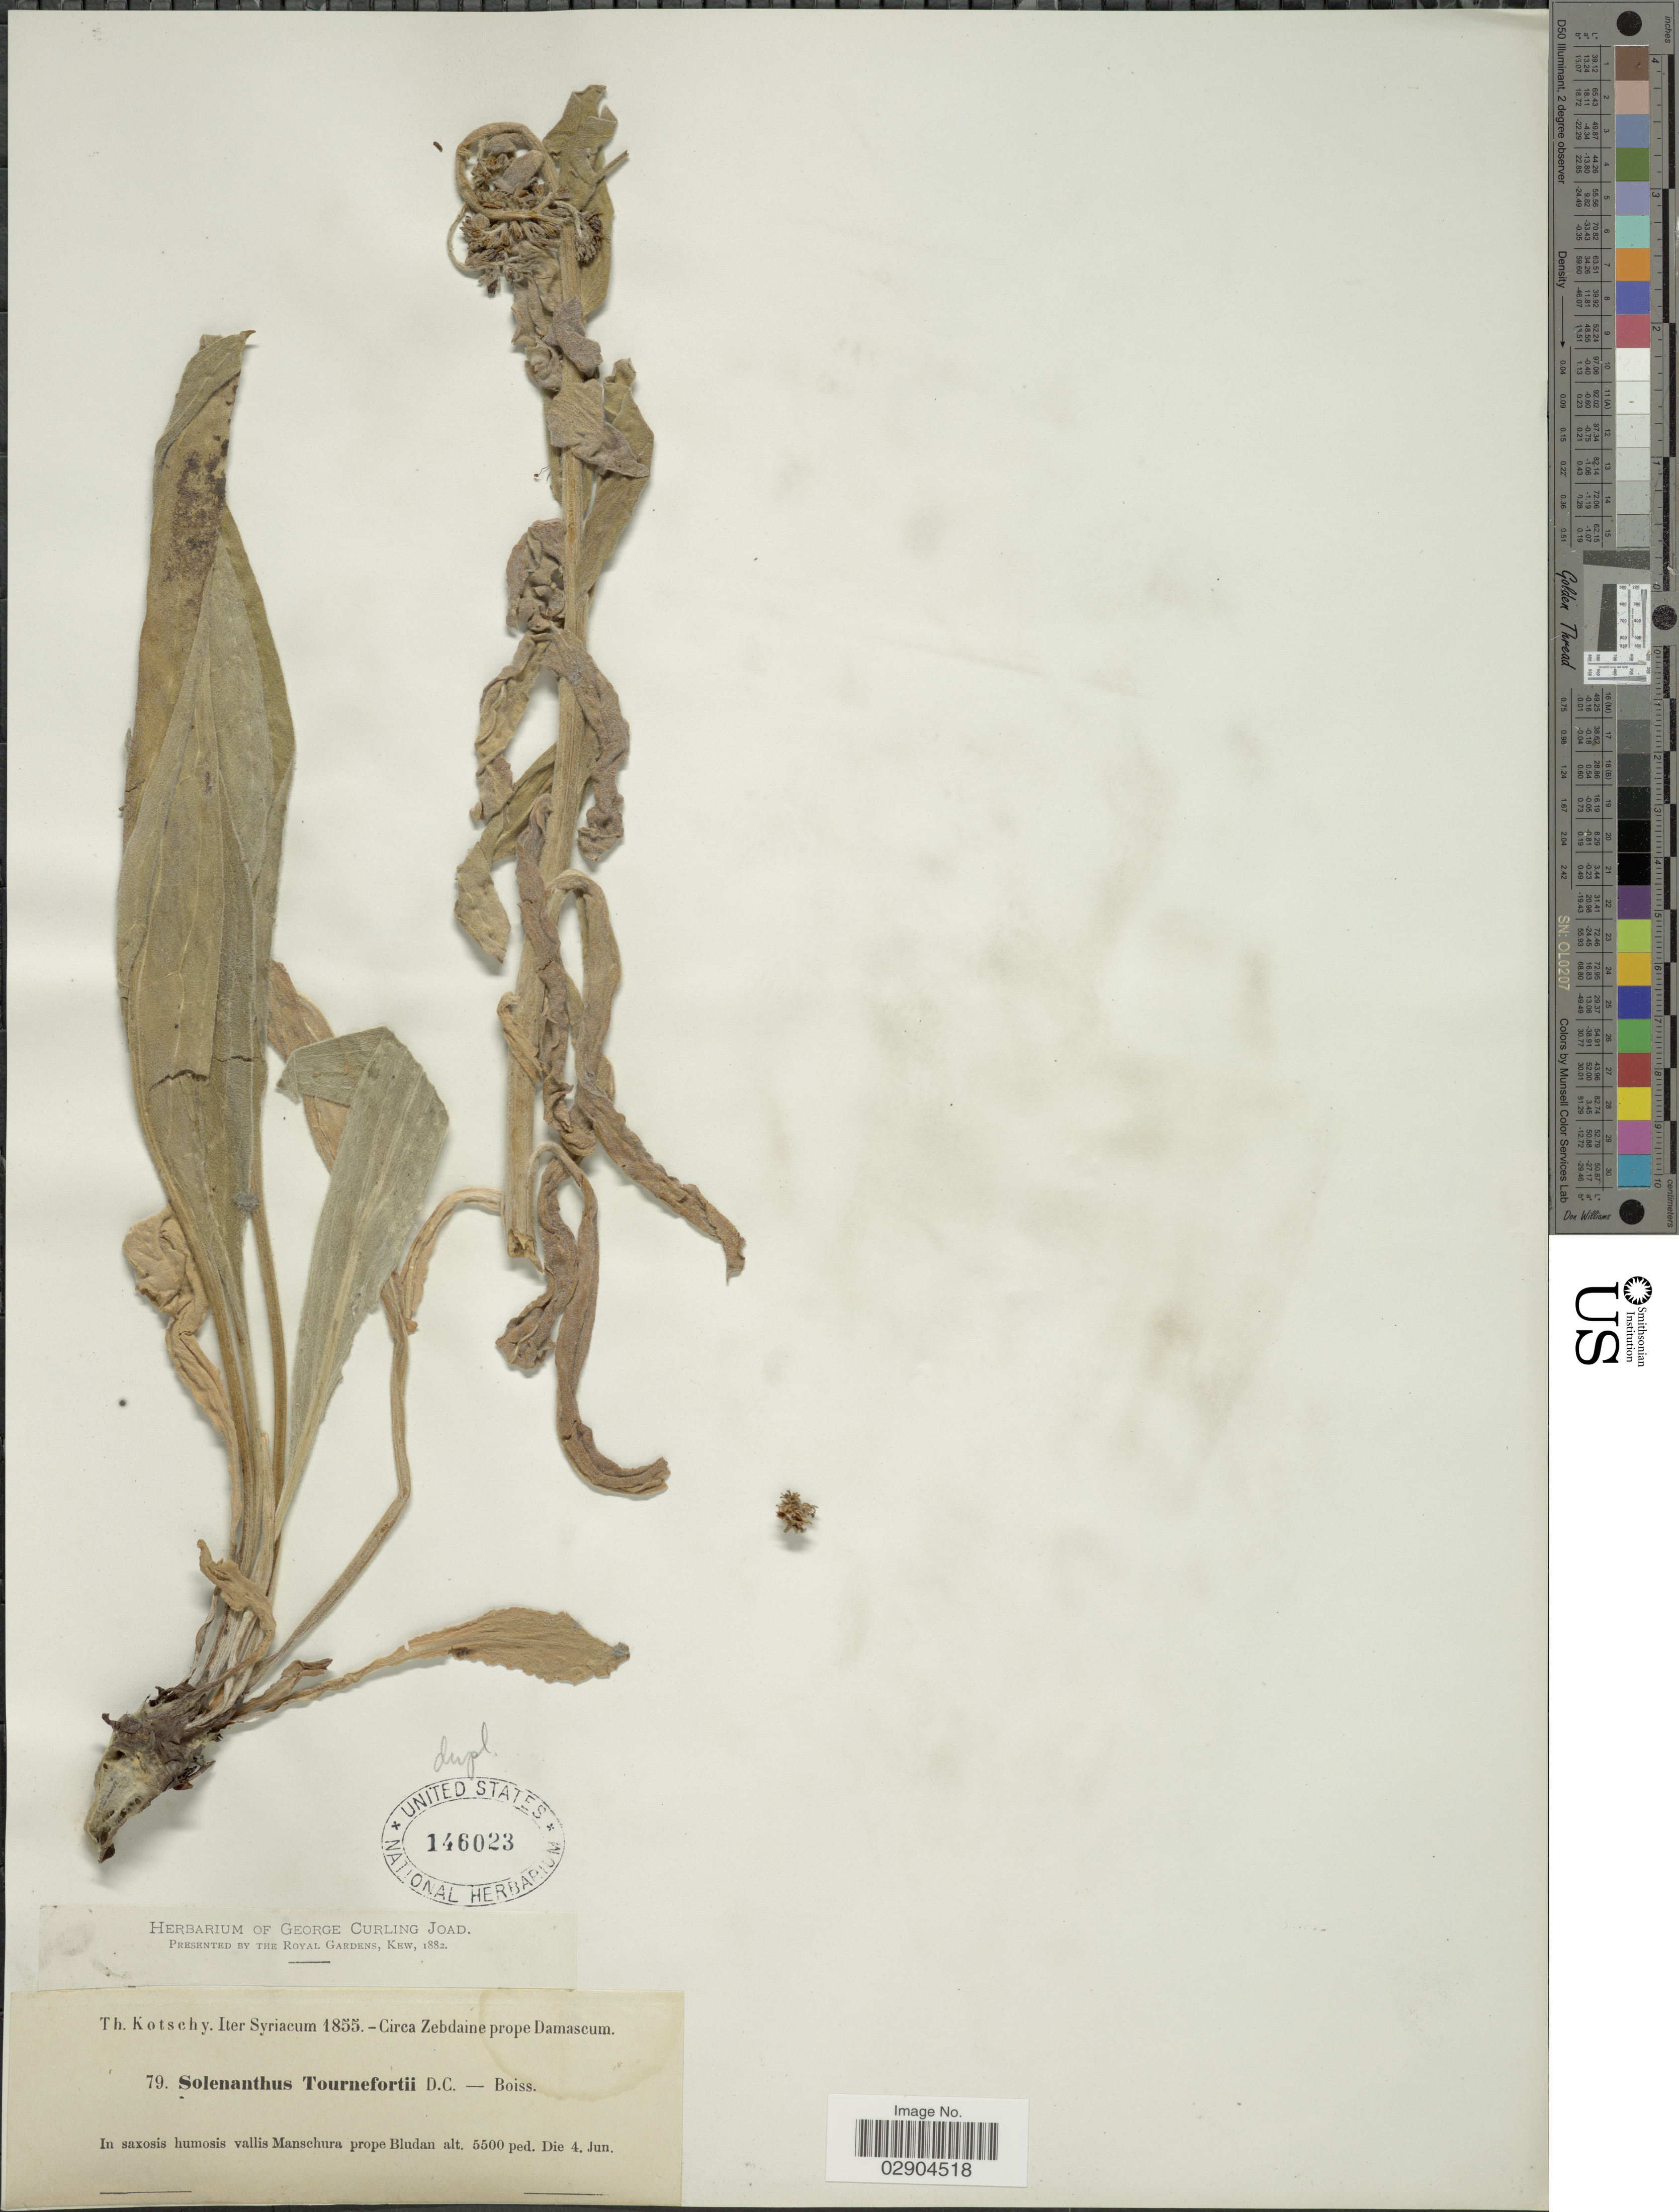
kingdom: Plantae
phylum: Tracheophyta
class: Magnoliopsida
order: Boraginales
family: Boraginaceae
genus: Solenanthus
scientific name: Solenanthus stamineus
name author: (Desf.) Wettst.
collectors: K. G. Kotschy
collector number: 79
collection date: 1855-06-04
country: Syria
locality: Circa Zebdaine prope Damascum. In saxosis humosis vallis Manschura prope Bludan.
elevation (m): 1676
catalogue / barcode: US 146023